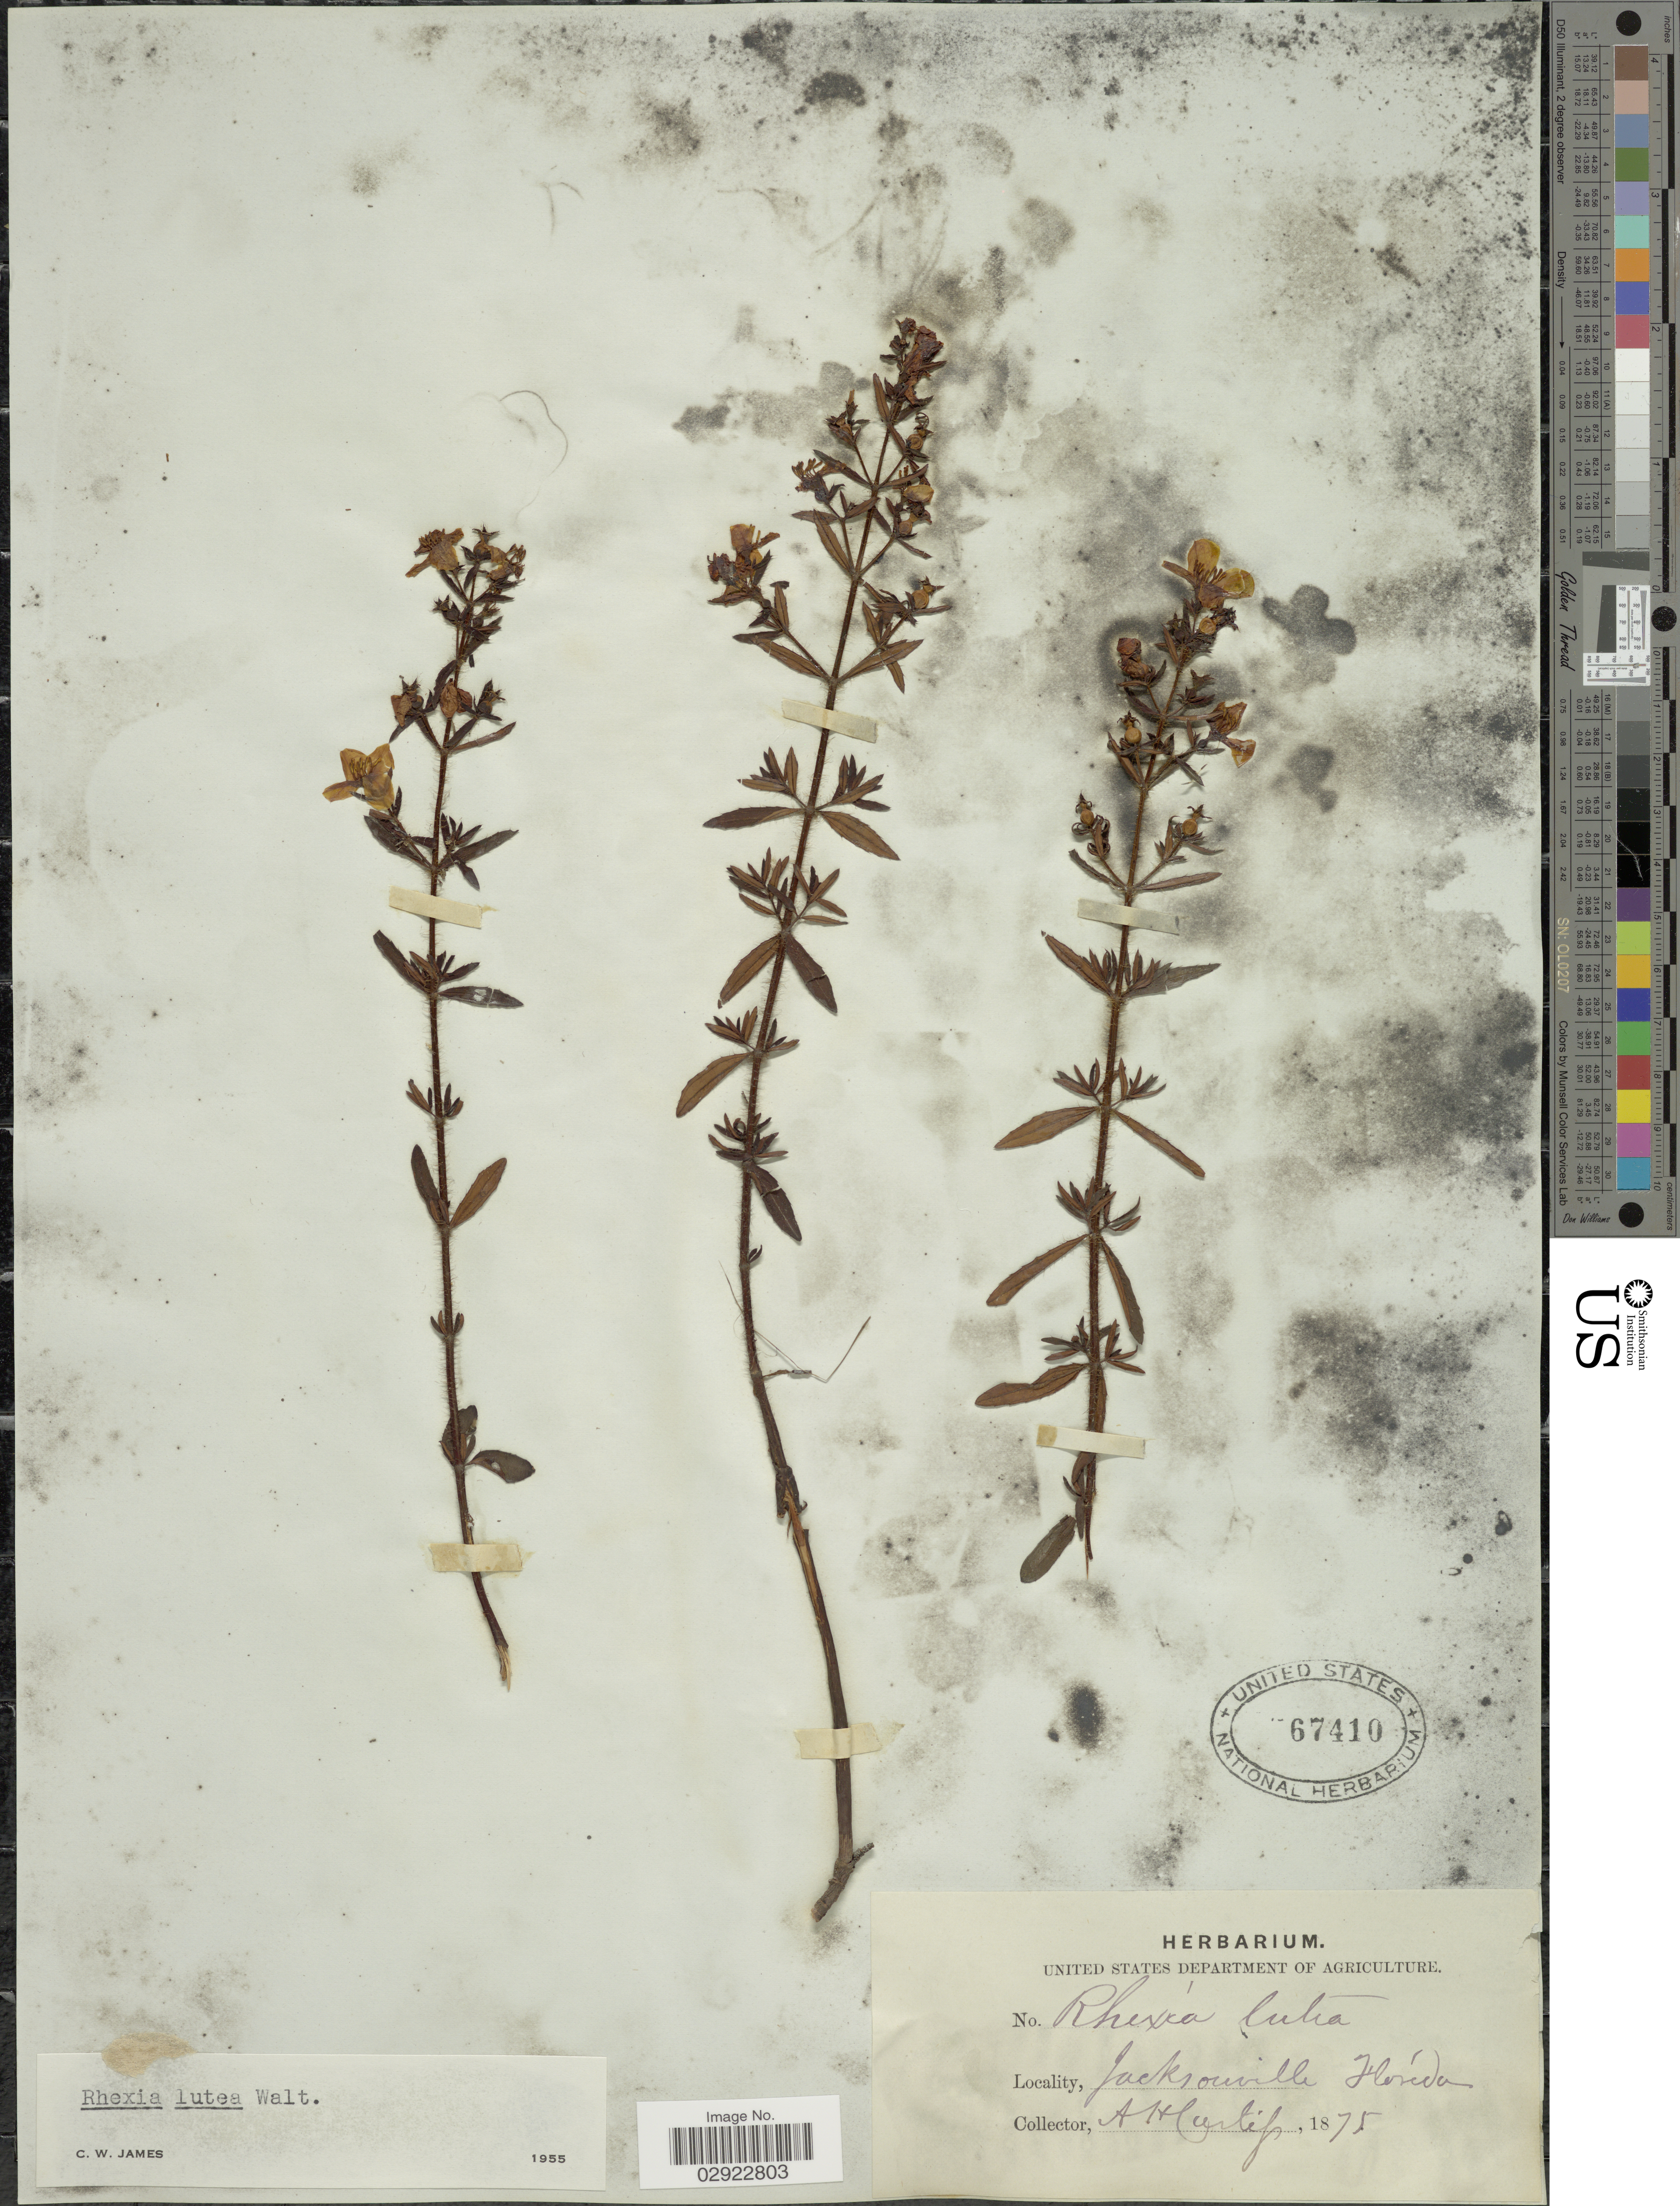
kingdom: Plantae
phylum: Tracheophyta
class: Magnoliopsida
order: Myrtales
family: Melastomataceae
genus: Rhexia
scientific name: Rhexia lutea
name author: Walter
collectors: A. H. Curtiss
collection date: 1875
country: United States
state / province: Florida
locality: Jacksonville.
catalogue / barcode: US 67410